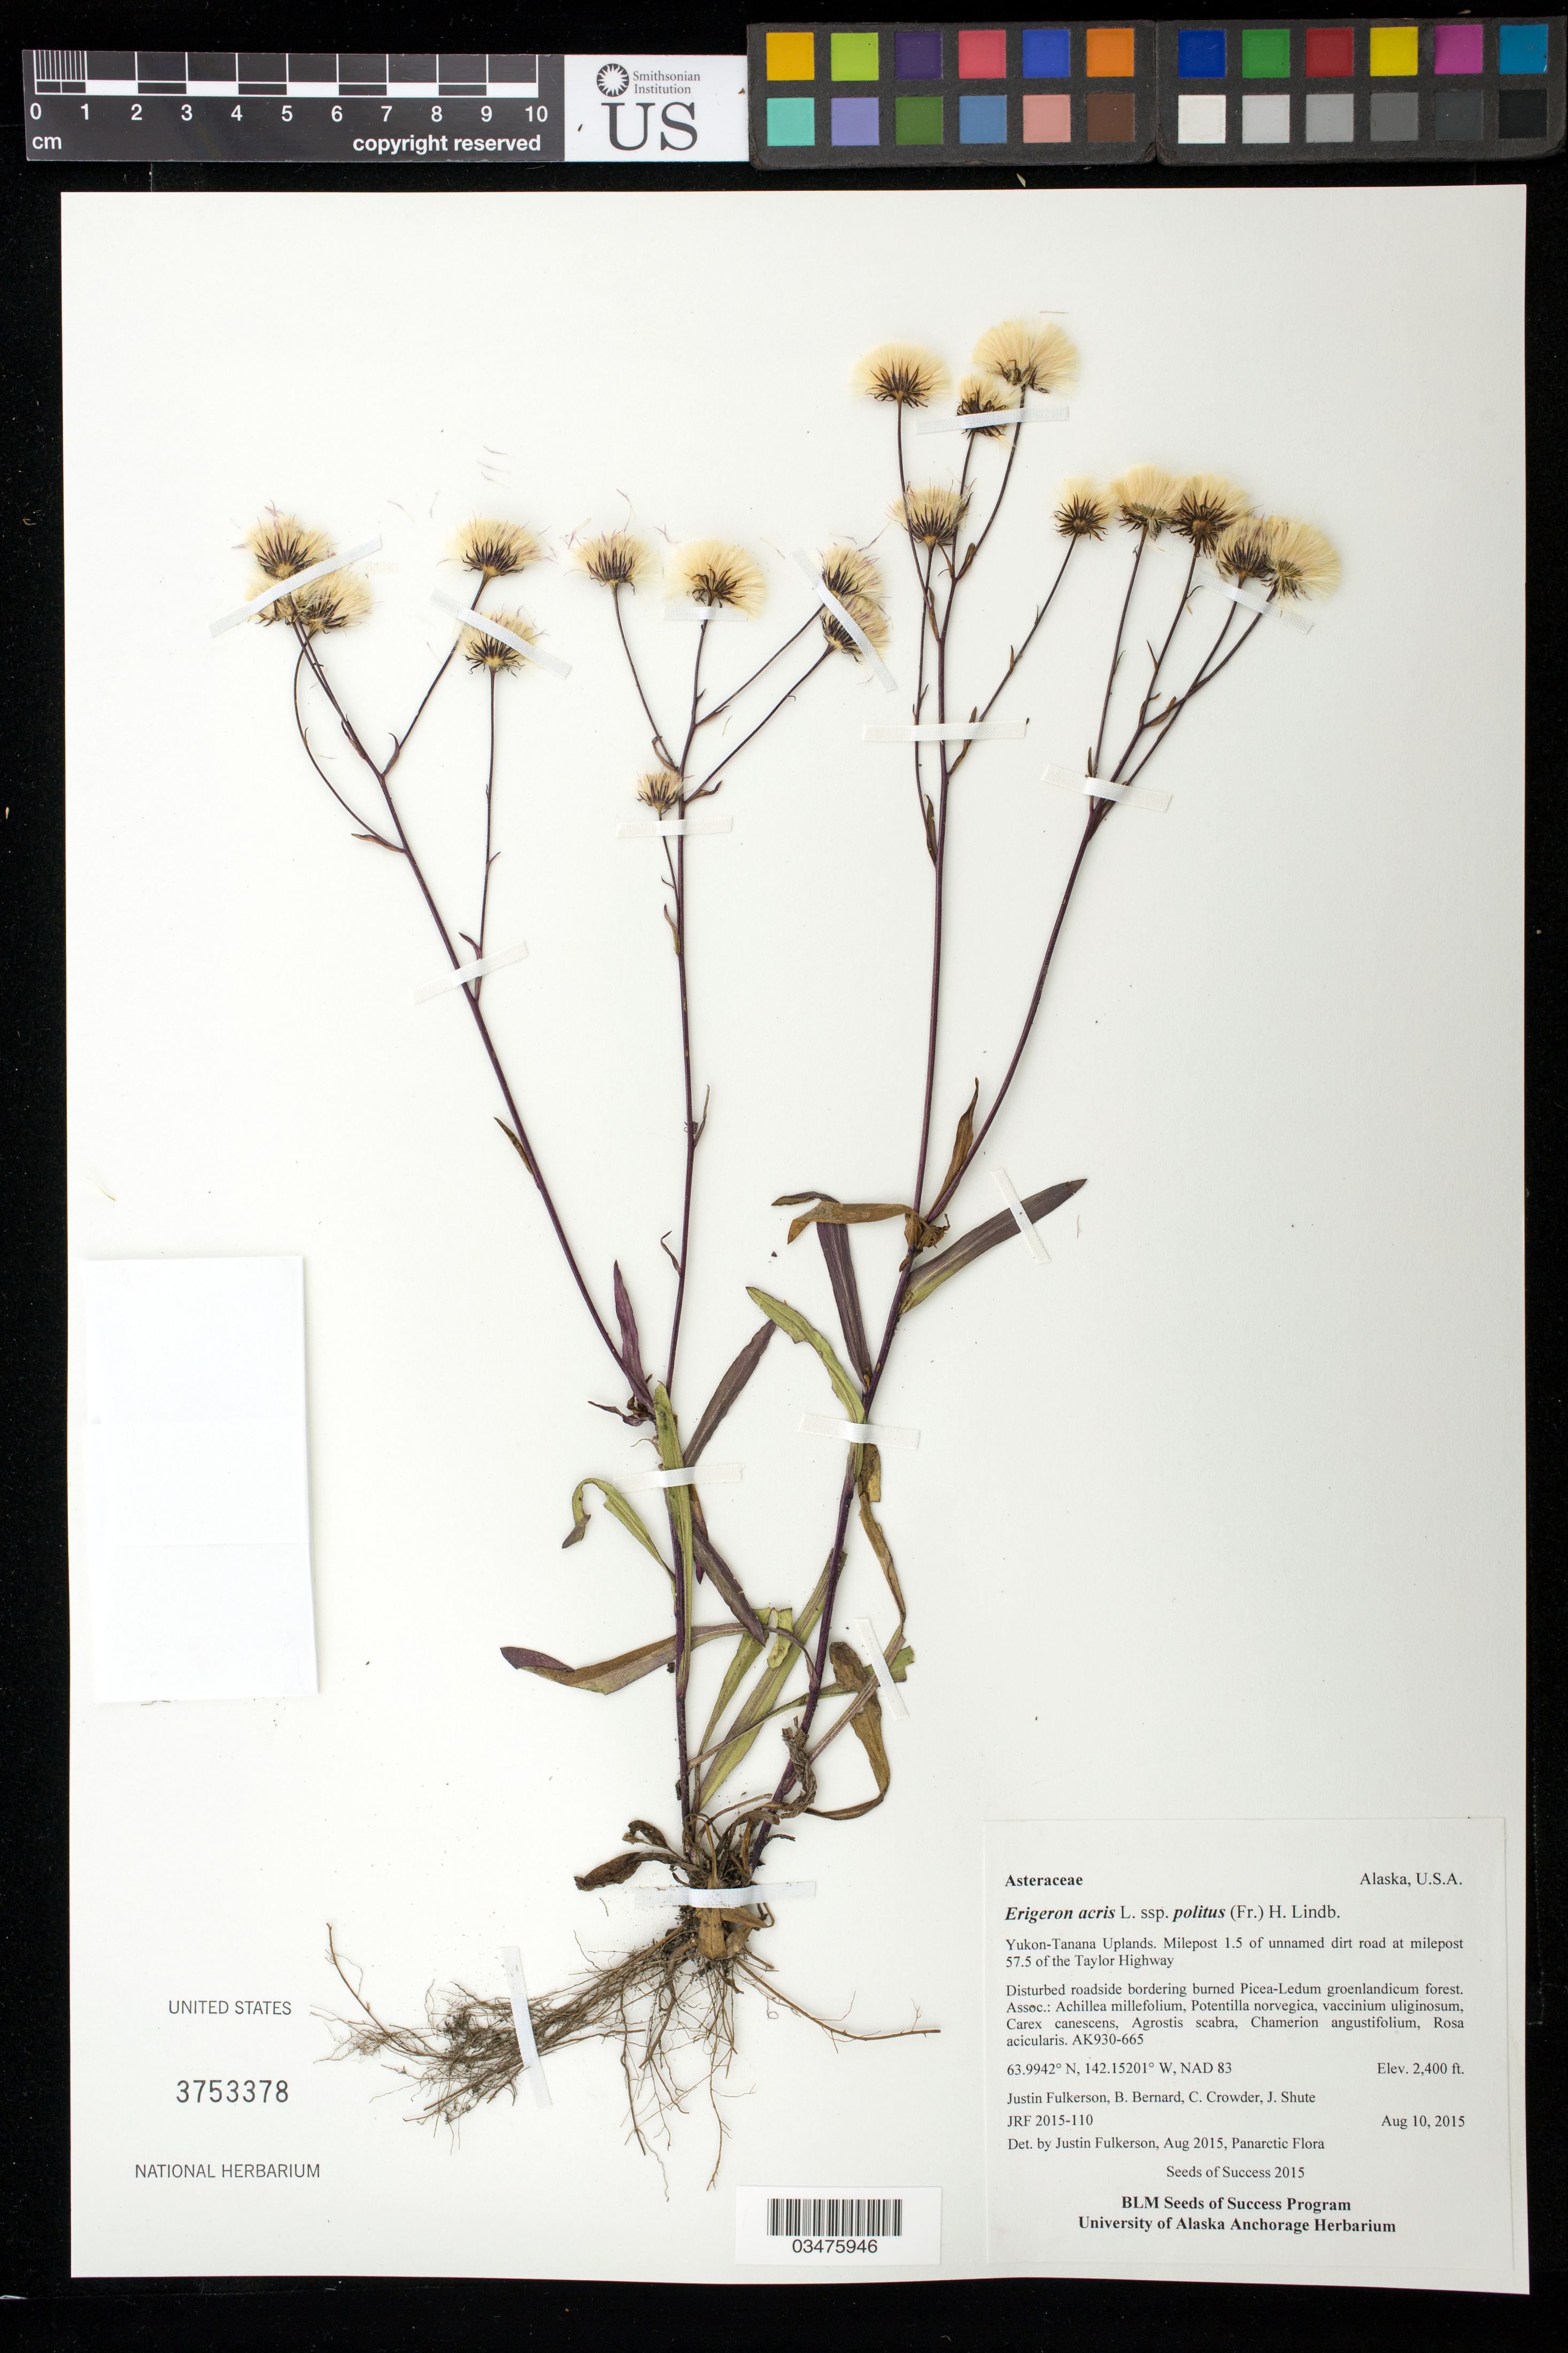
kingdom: Plantae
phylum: Tracheophyta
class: Magnoliopsida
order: Asterales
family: Asteraceae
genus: Erigeron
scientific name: Erigeron acris subsp. politus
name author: (Fr.) H. Lindb.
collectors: J. Fulkerson, C. Crowder, J. Shute & B. Bernard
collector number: OR110-665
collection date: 2015-08-10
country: United States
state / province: Alaska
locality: Yukon-Tanana Uplands. Milepost 1.5 of unnamed dirt road at milepost 57.5 of the Taylor Hwy.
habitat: Disturbed roadside bordering burned Picea-ledum groelandicum forest.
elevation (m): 732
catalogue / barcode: US 3753378